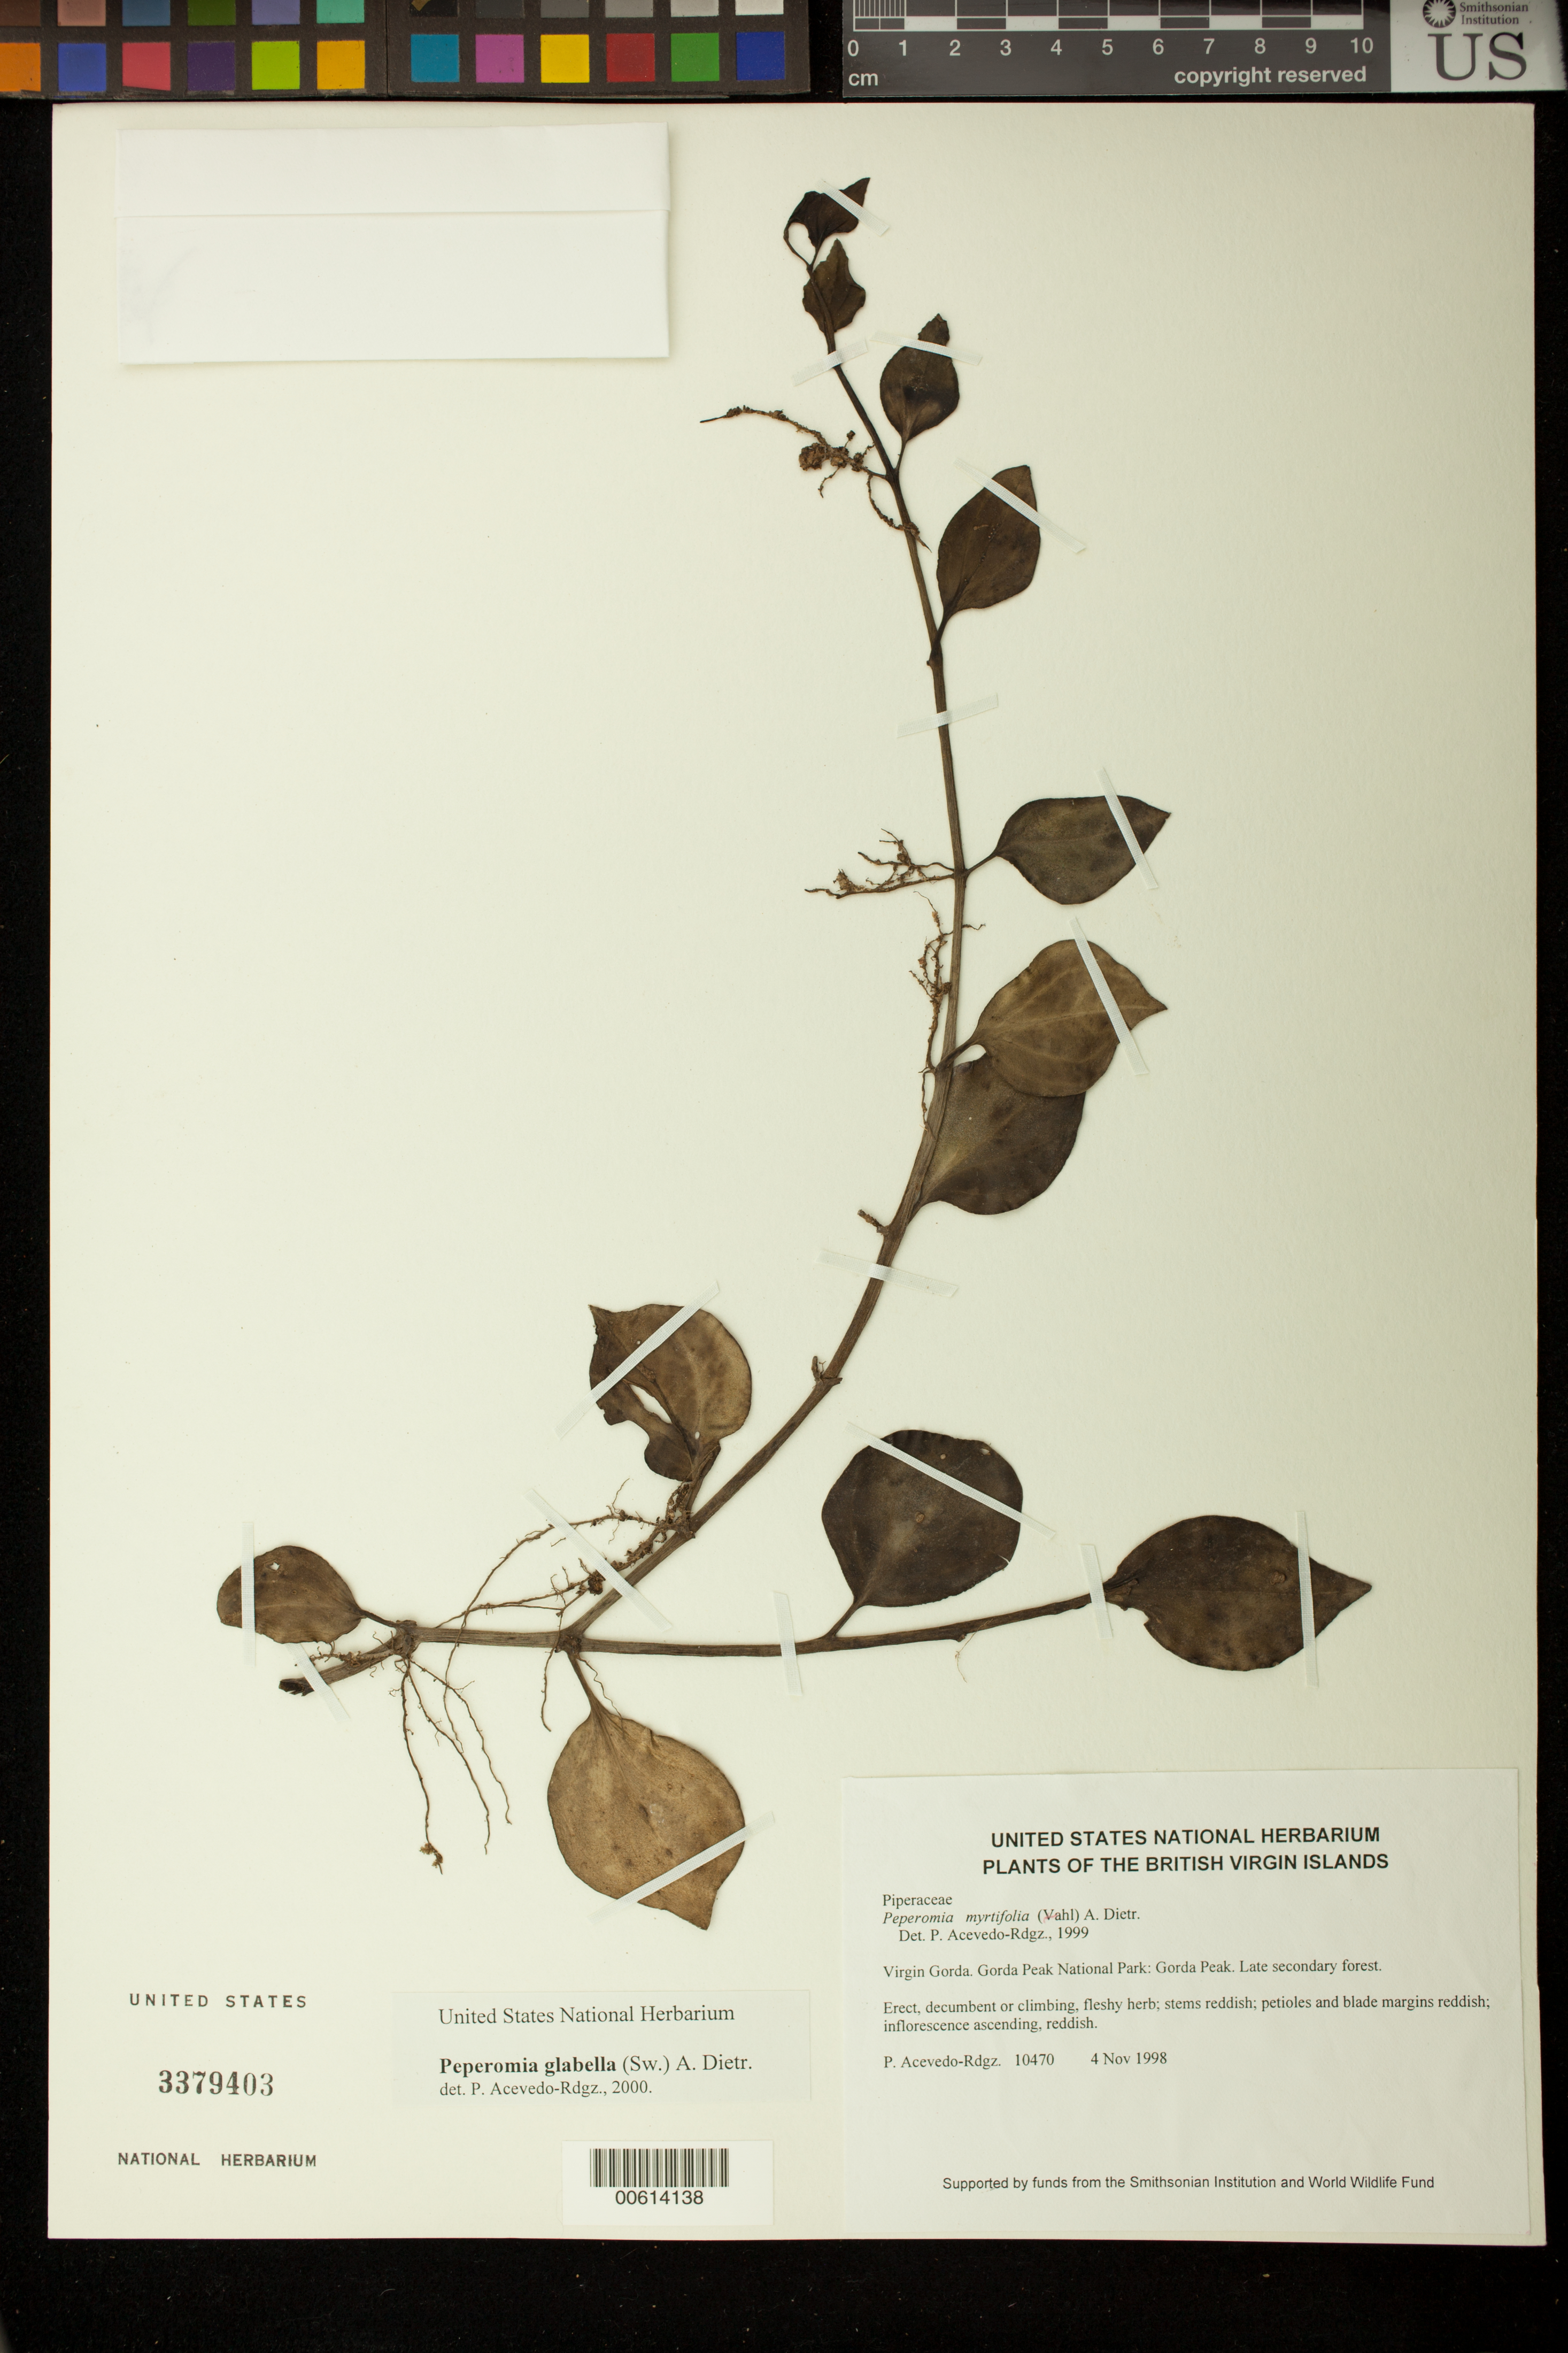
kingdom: Plantae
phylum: Tracheophyta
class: Magnoliopsida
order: Piperales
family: Piperaceae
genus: Peperomia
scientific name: Peperomia glabella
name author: (Sw.) A. Dietr.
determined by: Acevedo-Rodríguez, P., (BOT), Smithsonian Institution - National Museum of Natural History (UNITED STATES)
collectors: P. Acevedo-Rodr.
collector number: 10470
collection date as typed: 04 Nov 1998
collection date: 1998-11-04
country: British Virgin Islands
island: Virgin Gorda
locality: Gorda Peak National Park: Gorda Peak.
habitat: Late secondary forest.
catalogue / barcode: US 3379403